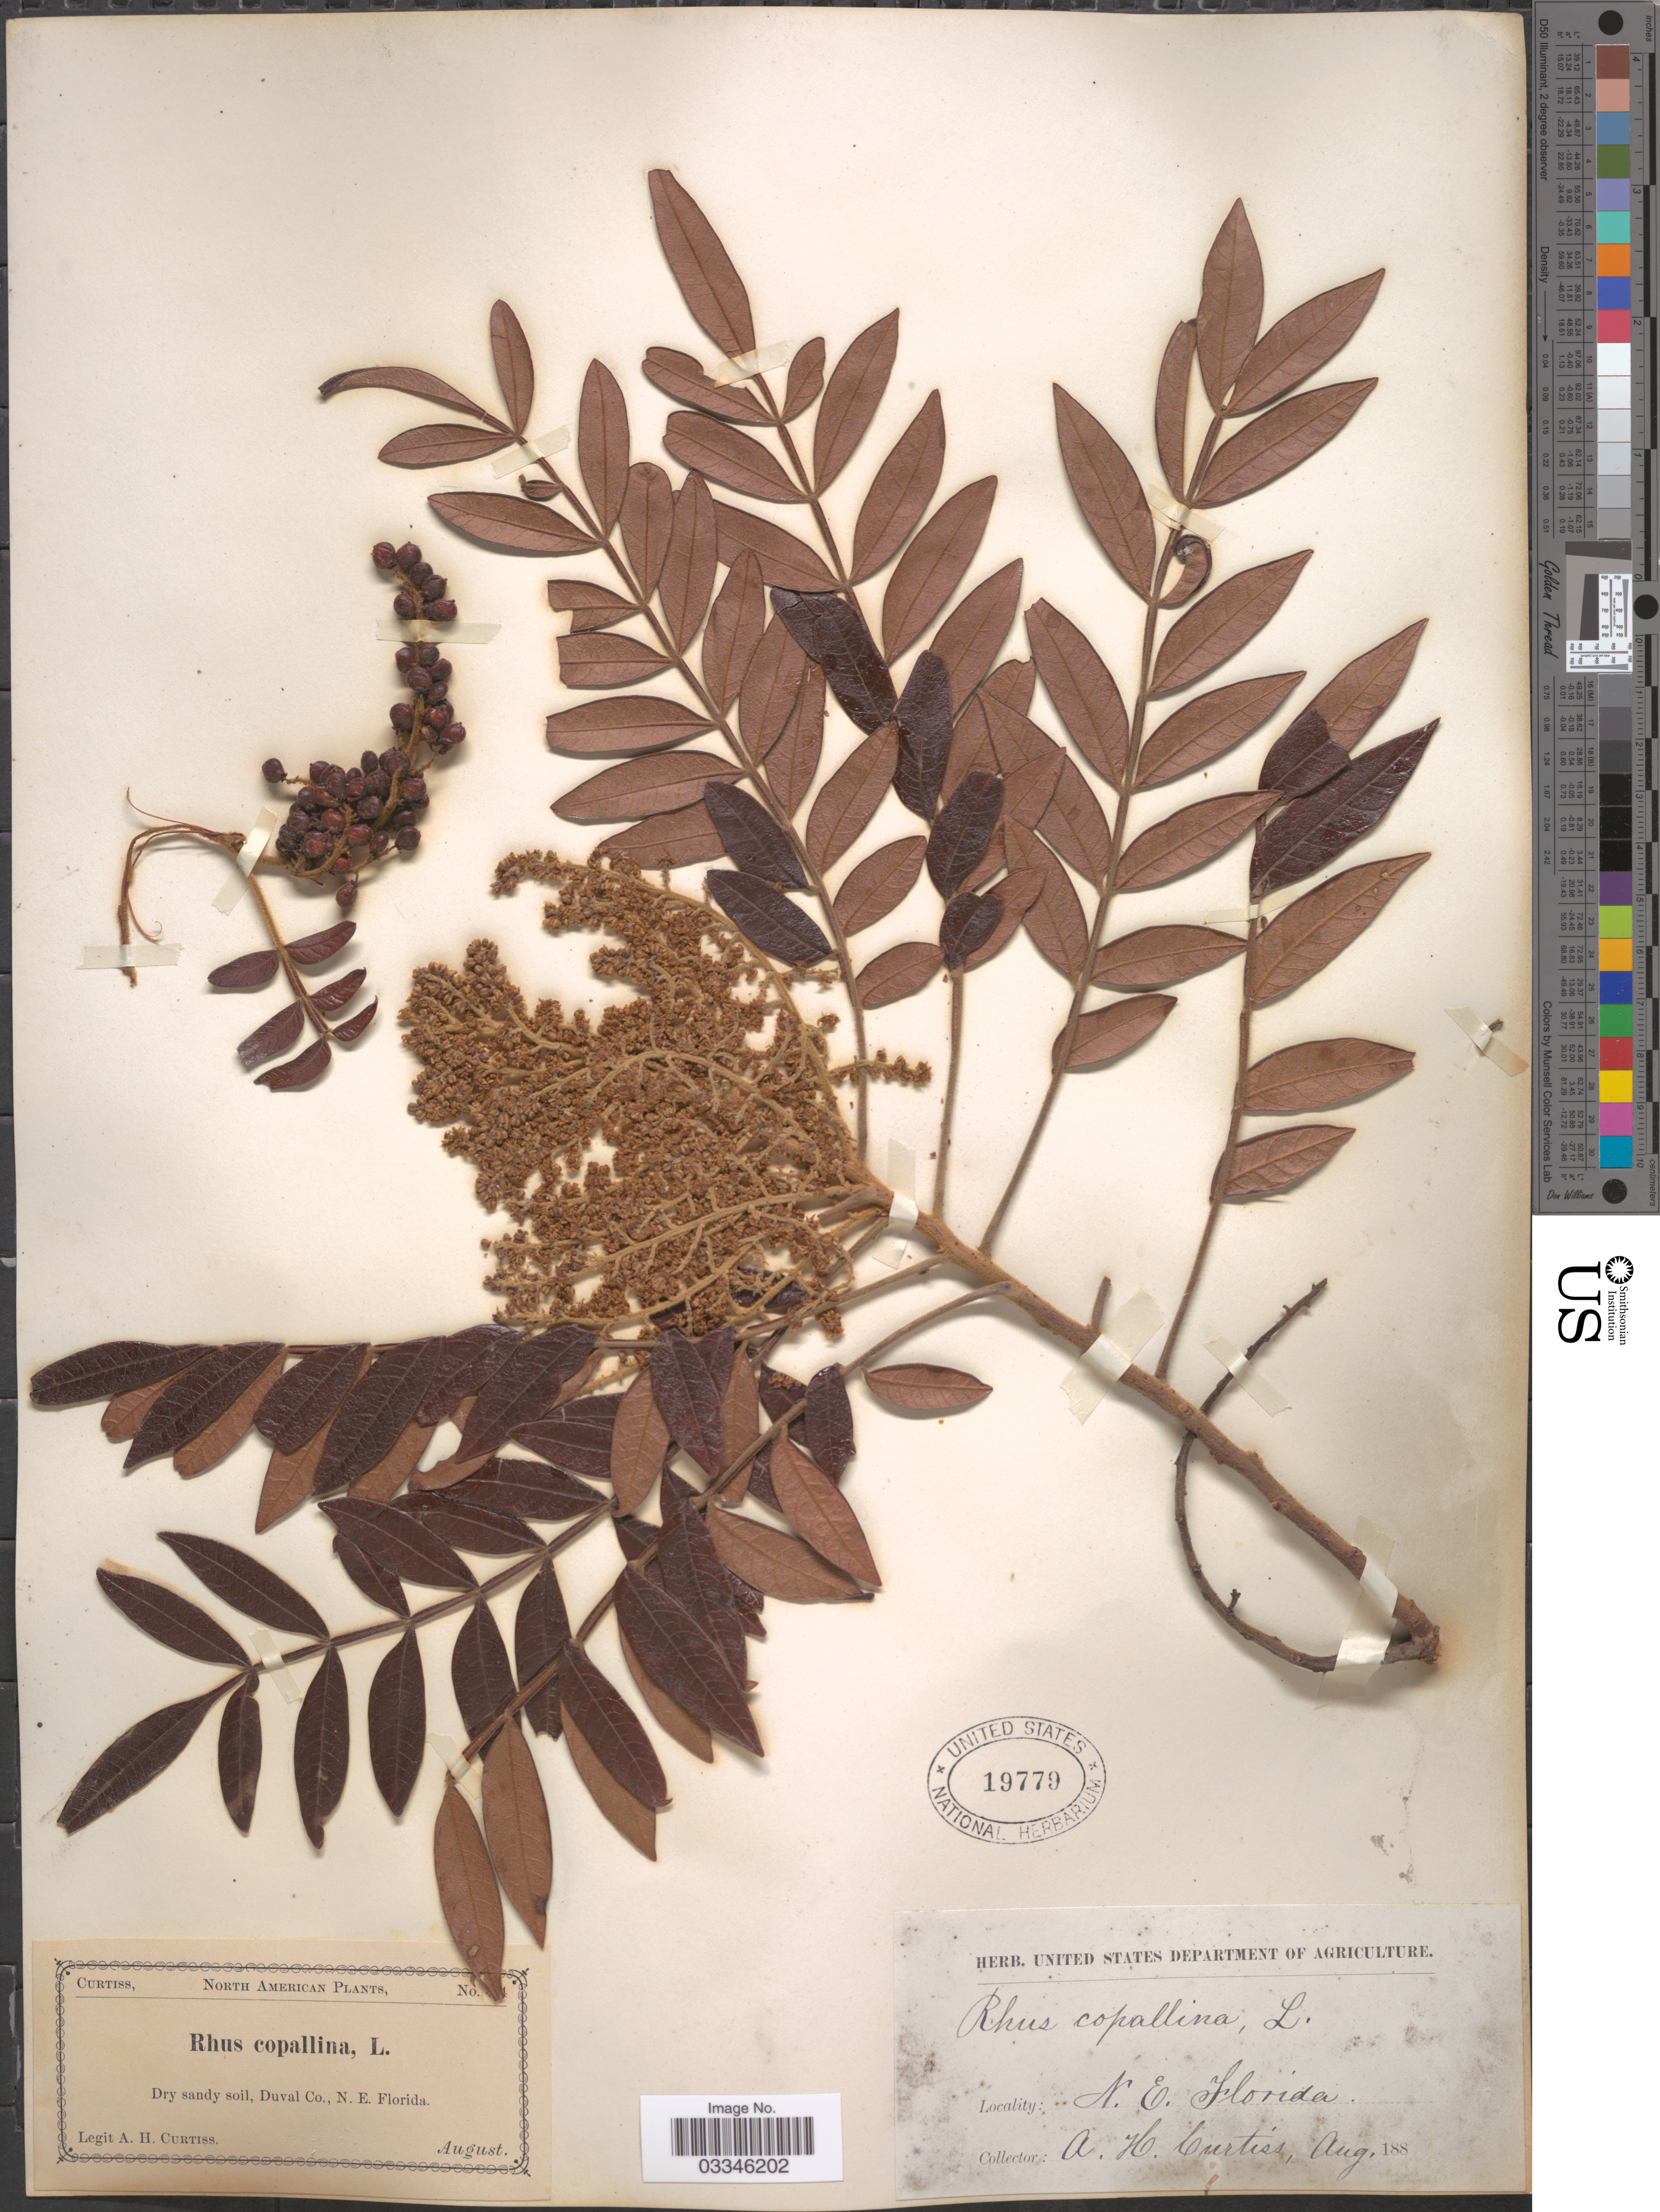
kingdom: Plantae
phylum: Tracheophyta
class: Magnoliopsida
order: Sapindales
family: Anacardiaceae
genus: Rhus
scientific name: Rhus leucantha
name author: Jacq.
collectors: A. H. Curtiss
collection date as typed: August. 188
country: United States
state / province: Florida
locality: Duval Co., N. E. Florida.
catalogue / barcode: US 19779